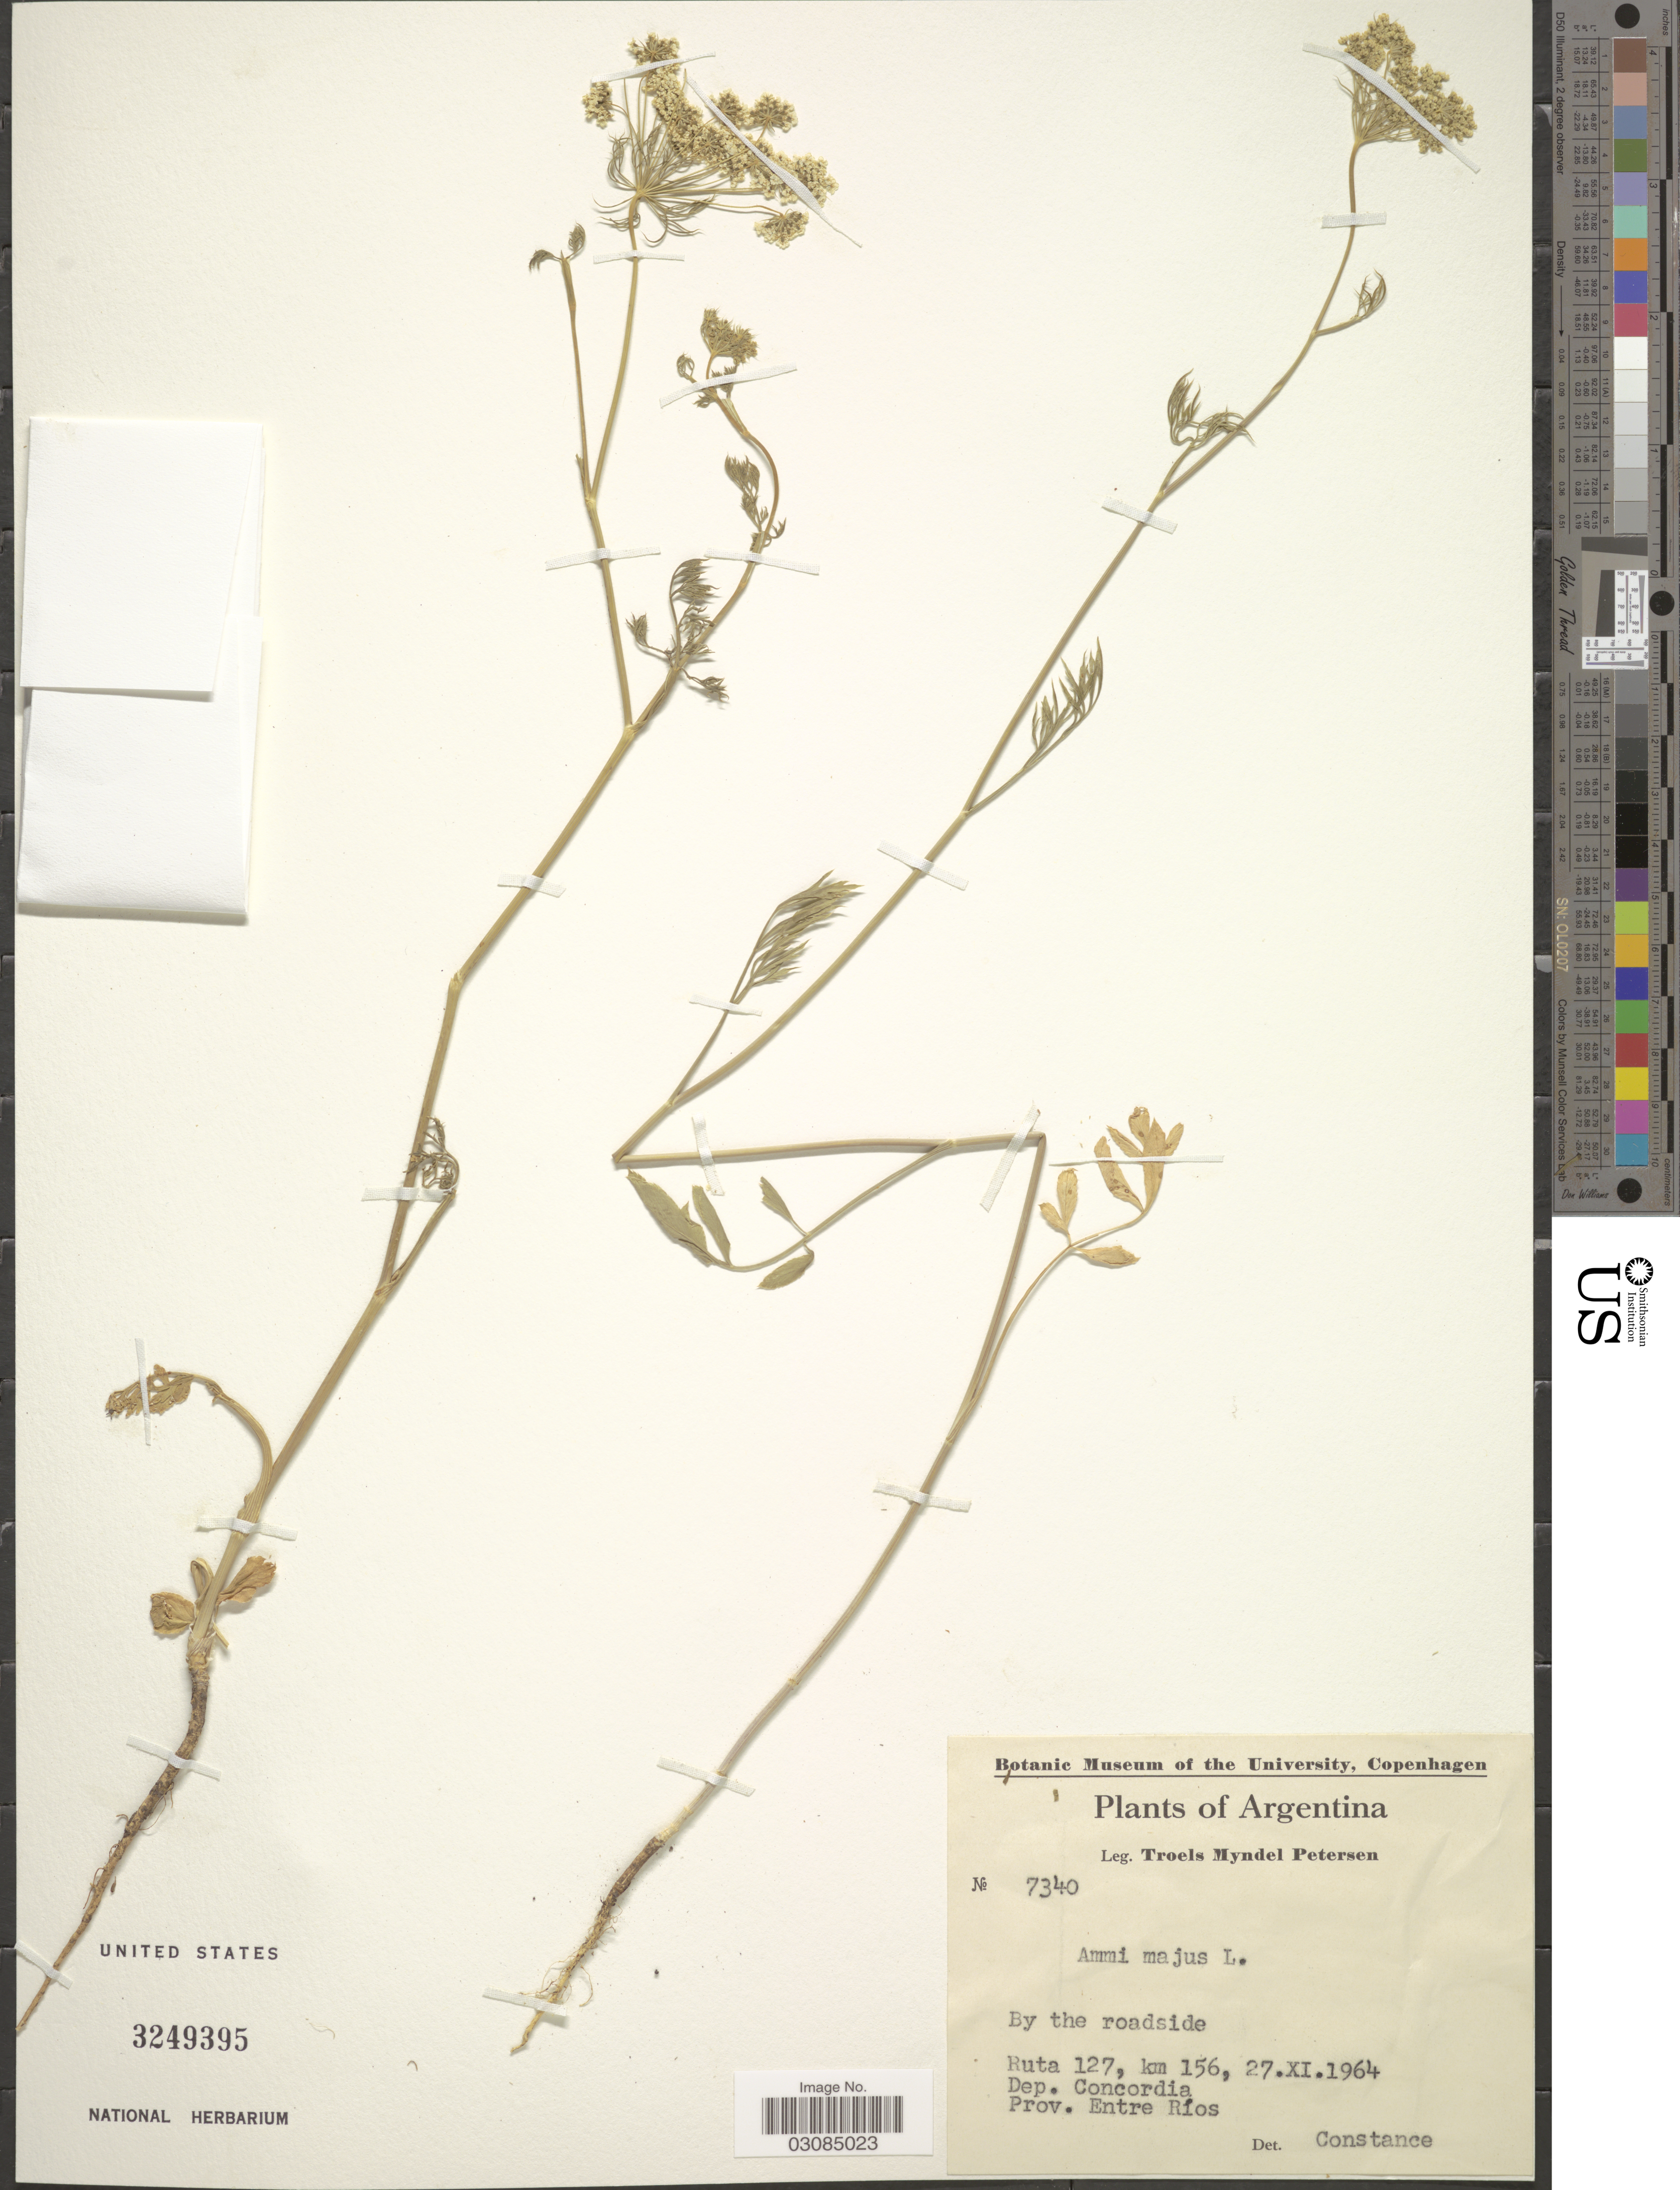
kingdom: Plantae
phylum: Tracheophyta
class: Magnoliopsida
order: Apiales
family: Apiaceae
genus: Ammi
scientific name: Ammi majus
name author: L.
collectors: T. M. Petersen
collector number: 7340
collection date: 1964-11-27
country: Argentina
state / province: Entre Rios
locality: Ruta 127, km 156, Dep. Concordia. Prov. Entre Ríos.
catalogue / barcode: US 3249395